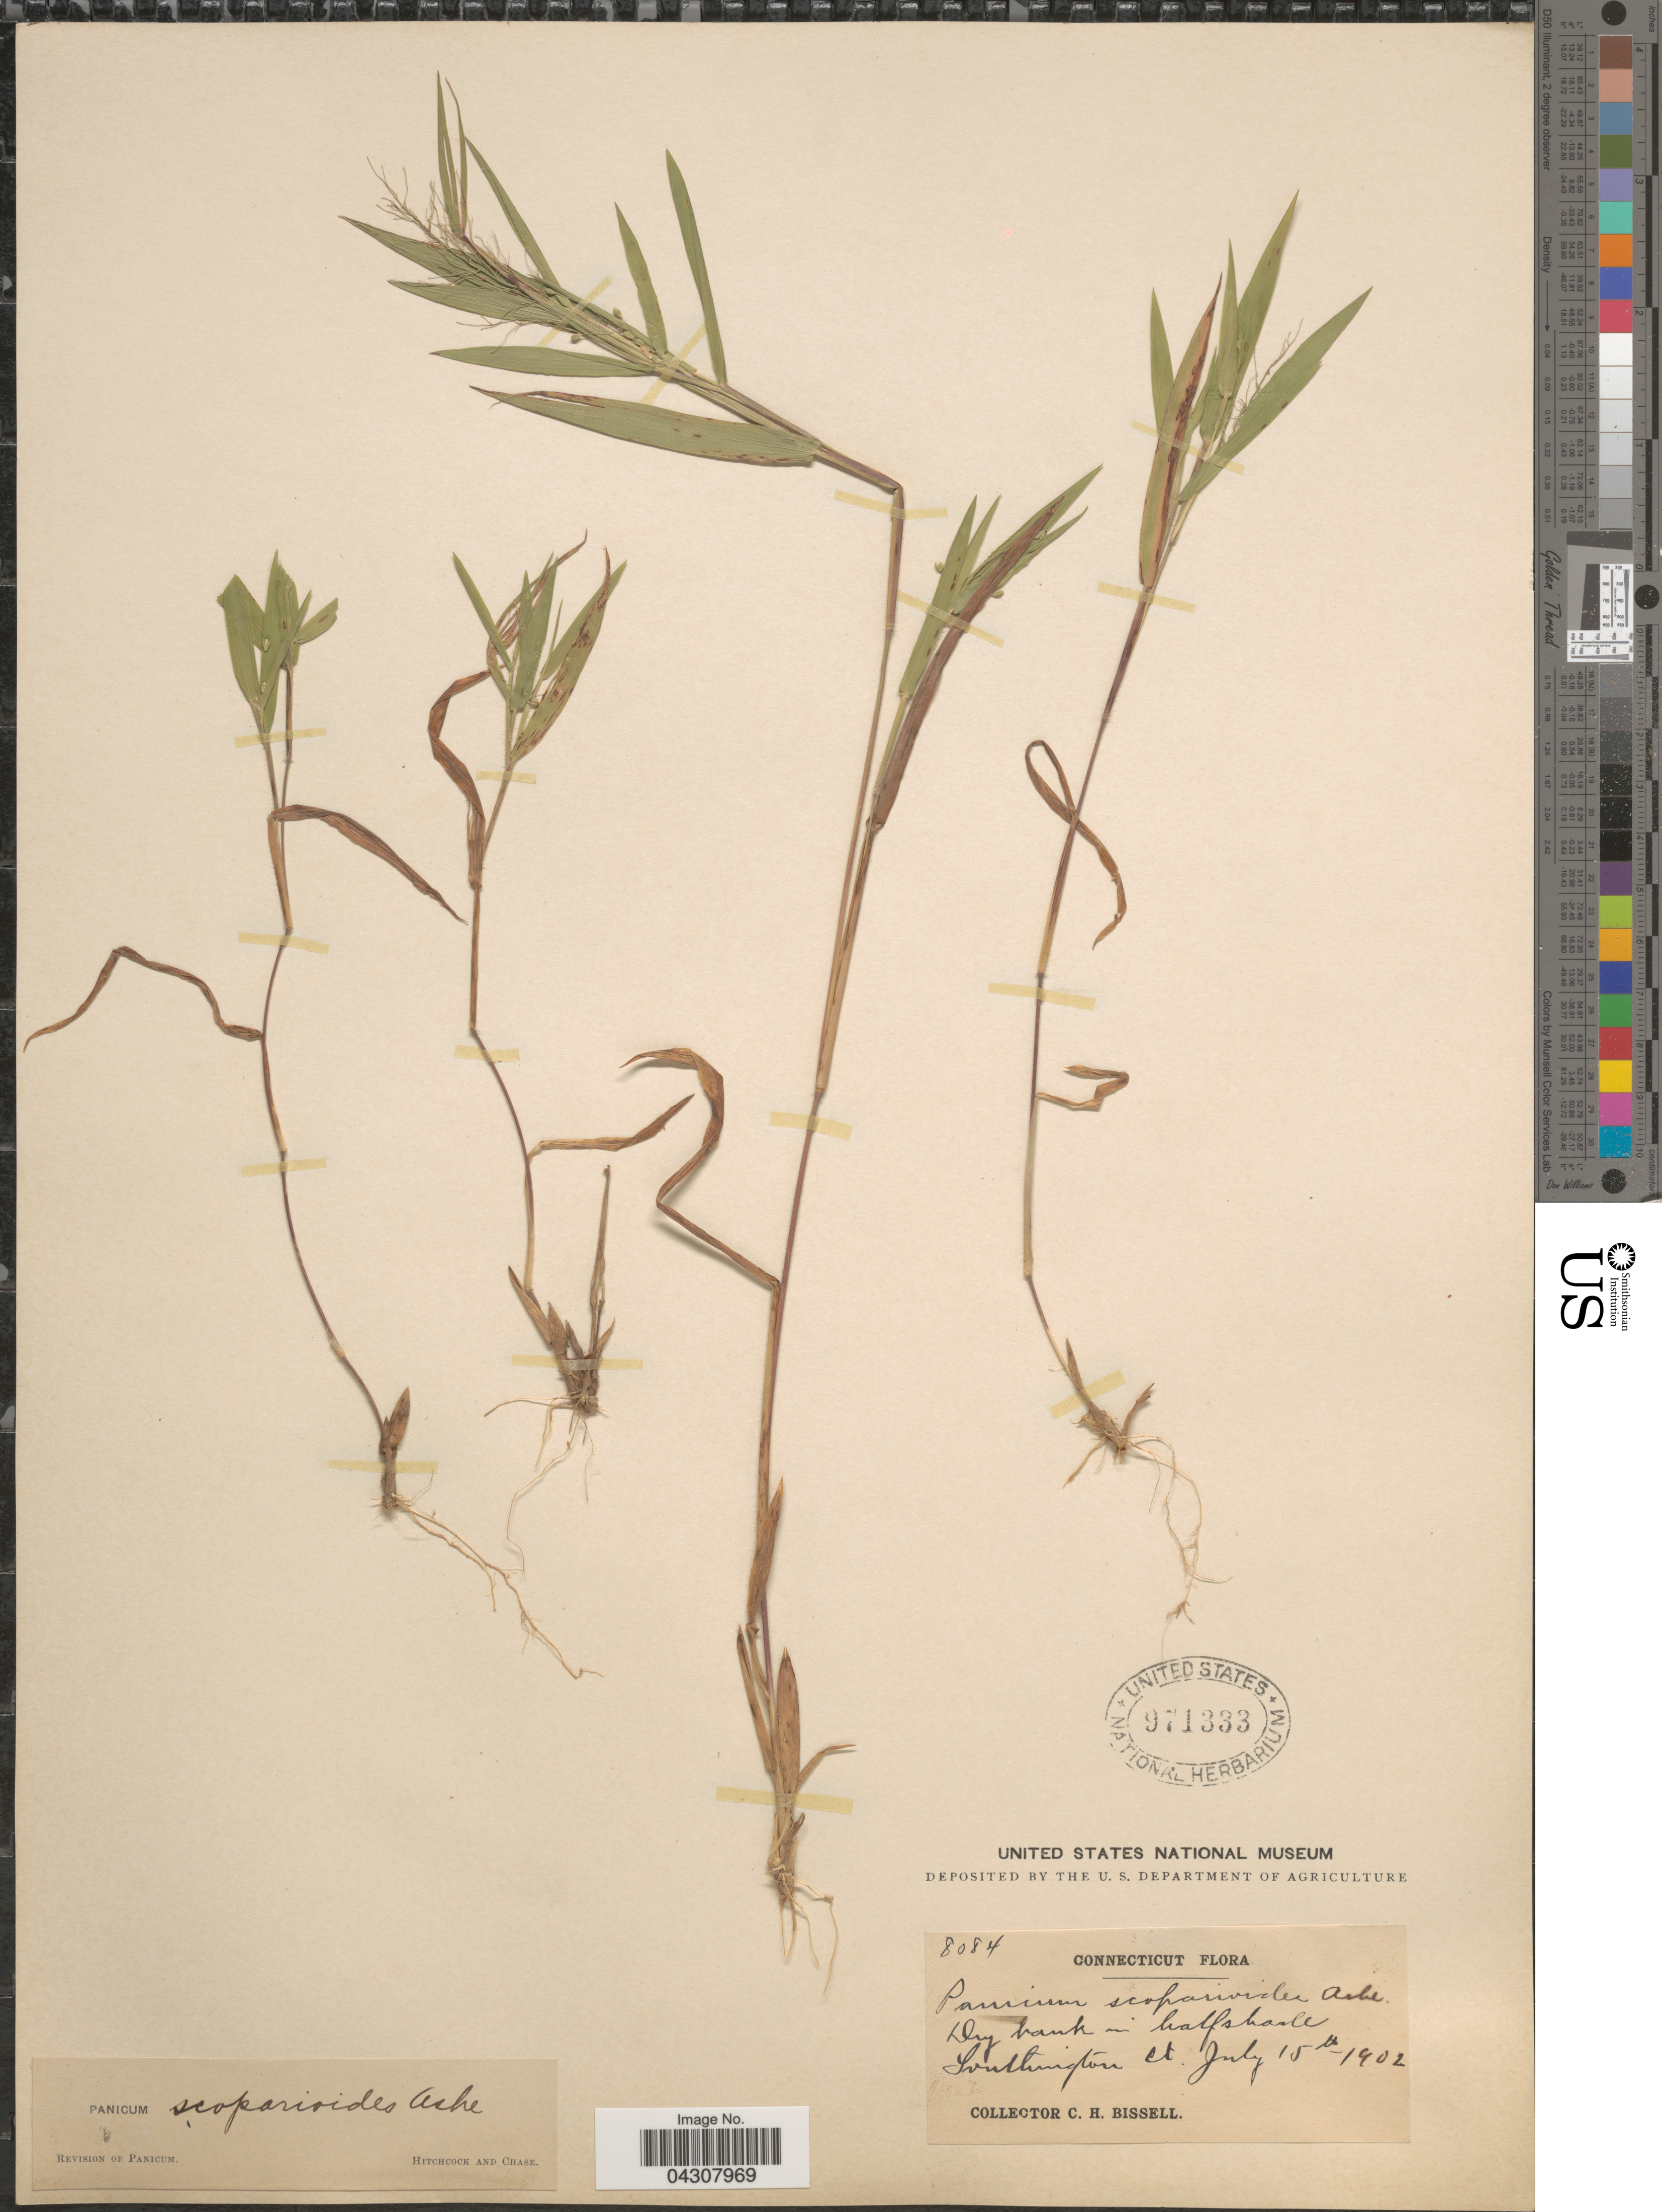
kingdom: Plantae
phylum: Tracheophyta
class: Liliopsida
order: Poales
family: Poaceae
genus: Dichanthelium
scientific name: Dichanthelium acuminatum var. acuminatum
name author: (Sw.) Gould & C.A. Clark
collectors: C. Bissell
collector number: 8084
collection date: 1902-07-15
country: United States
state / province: Connecticut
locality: Dry bank in halfshade Southington.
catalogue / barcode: US 971333